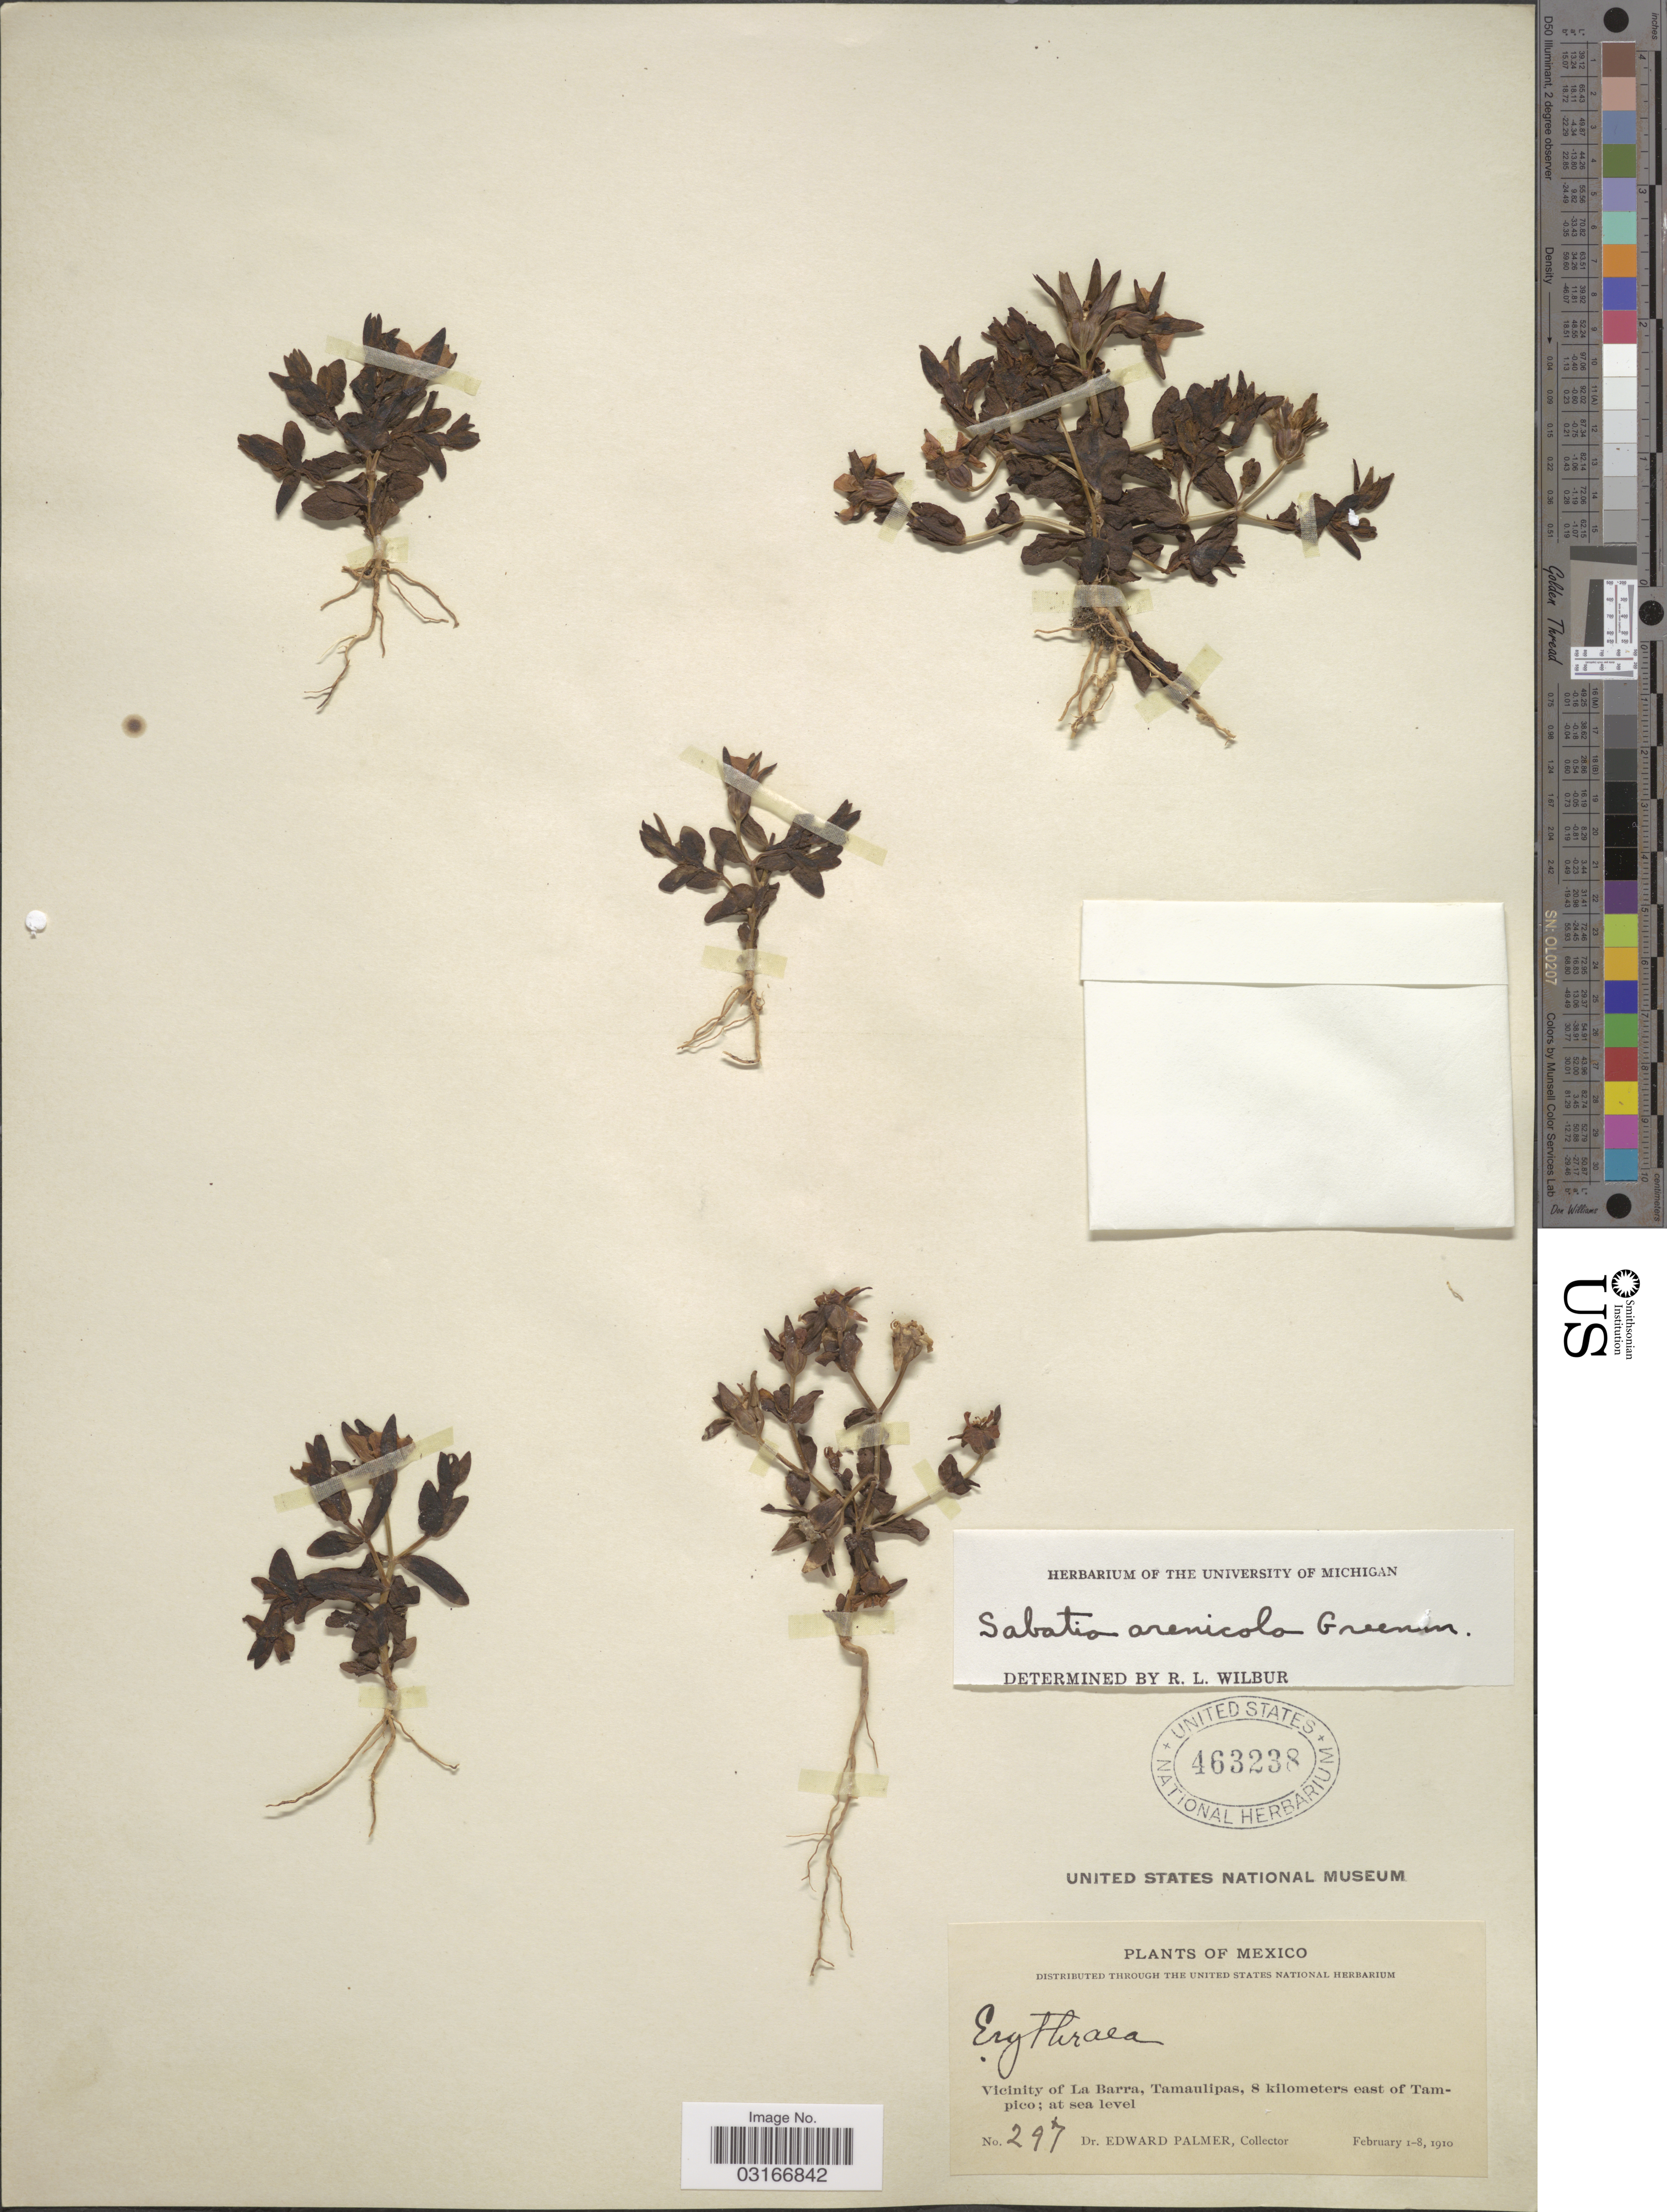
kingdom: Plantae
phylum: Tracheophyta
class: Magnoliopsida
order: Gentianales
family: Gentianaceae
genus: Sabatia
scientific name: Sabatia arenicola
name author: Greenm.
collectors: E. Palmer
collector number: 297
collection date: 1910-02-01/1910-02-08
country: Mexico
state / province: Tamaulipas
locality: Vicinity of La Barra, Tamaulipas, 8 kilometers east of Tampico.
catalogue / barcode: US 463238